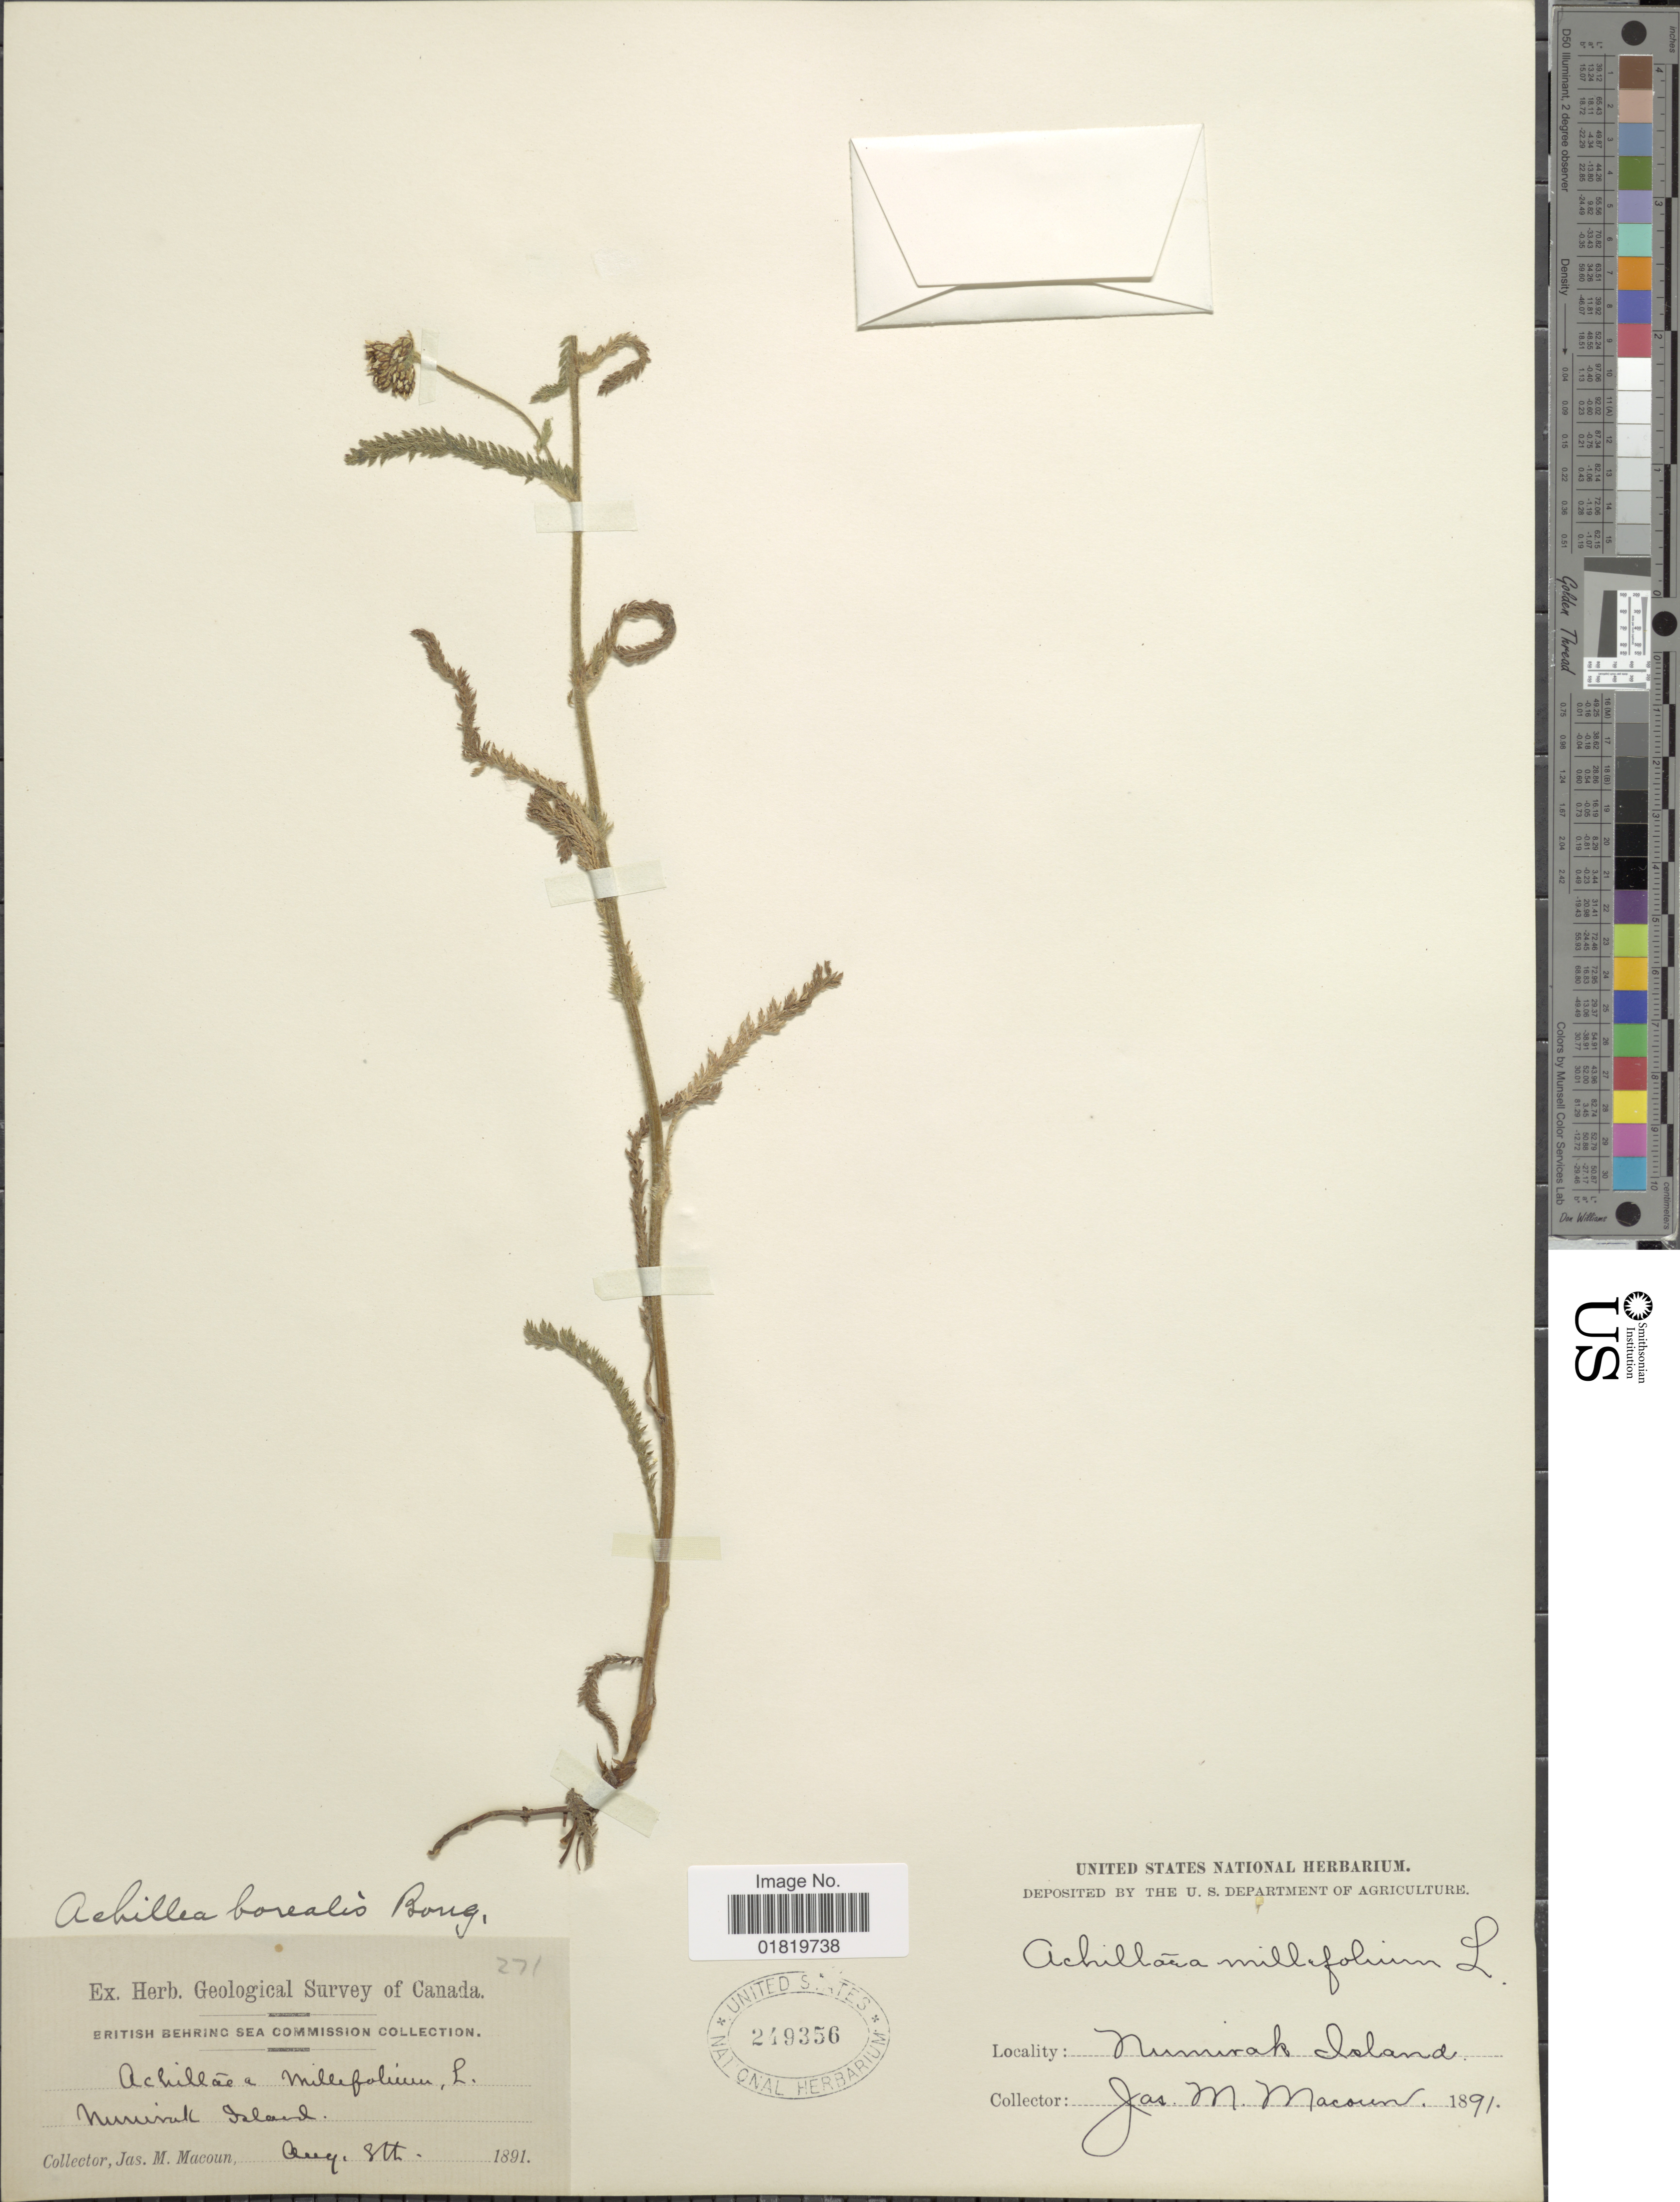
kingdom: Plantae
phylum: Tracheophyta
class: Magnoliopsida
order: Asterales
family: Asteraceae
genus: Achillea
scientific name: Achillea borealis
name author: Bong.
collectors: J. M. Macoun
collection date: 1891-08-08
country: United States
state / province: Alaska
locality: Nunivak Island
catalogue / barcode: US 249356